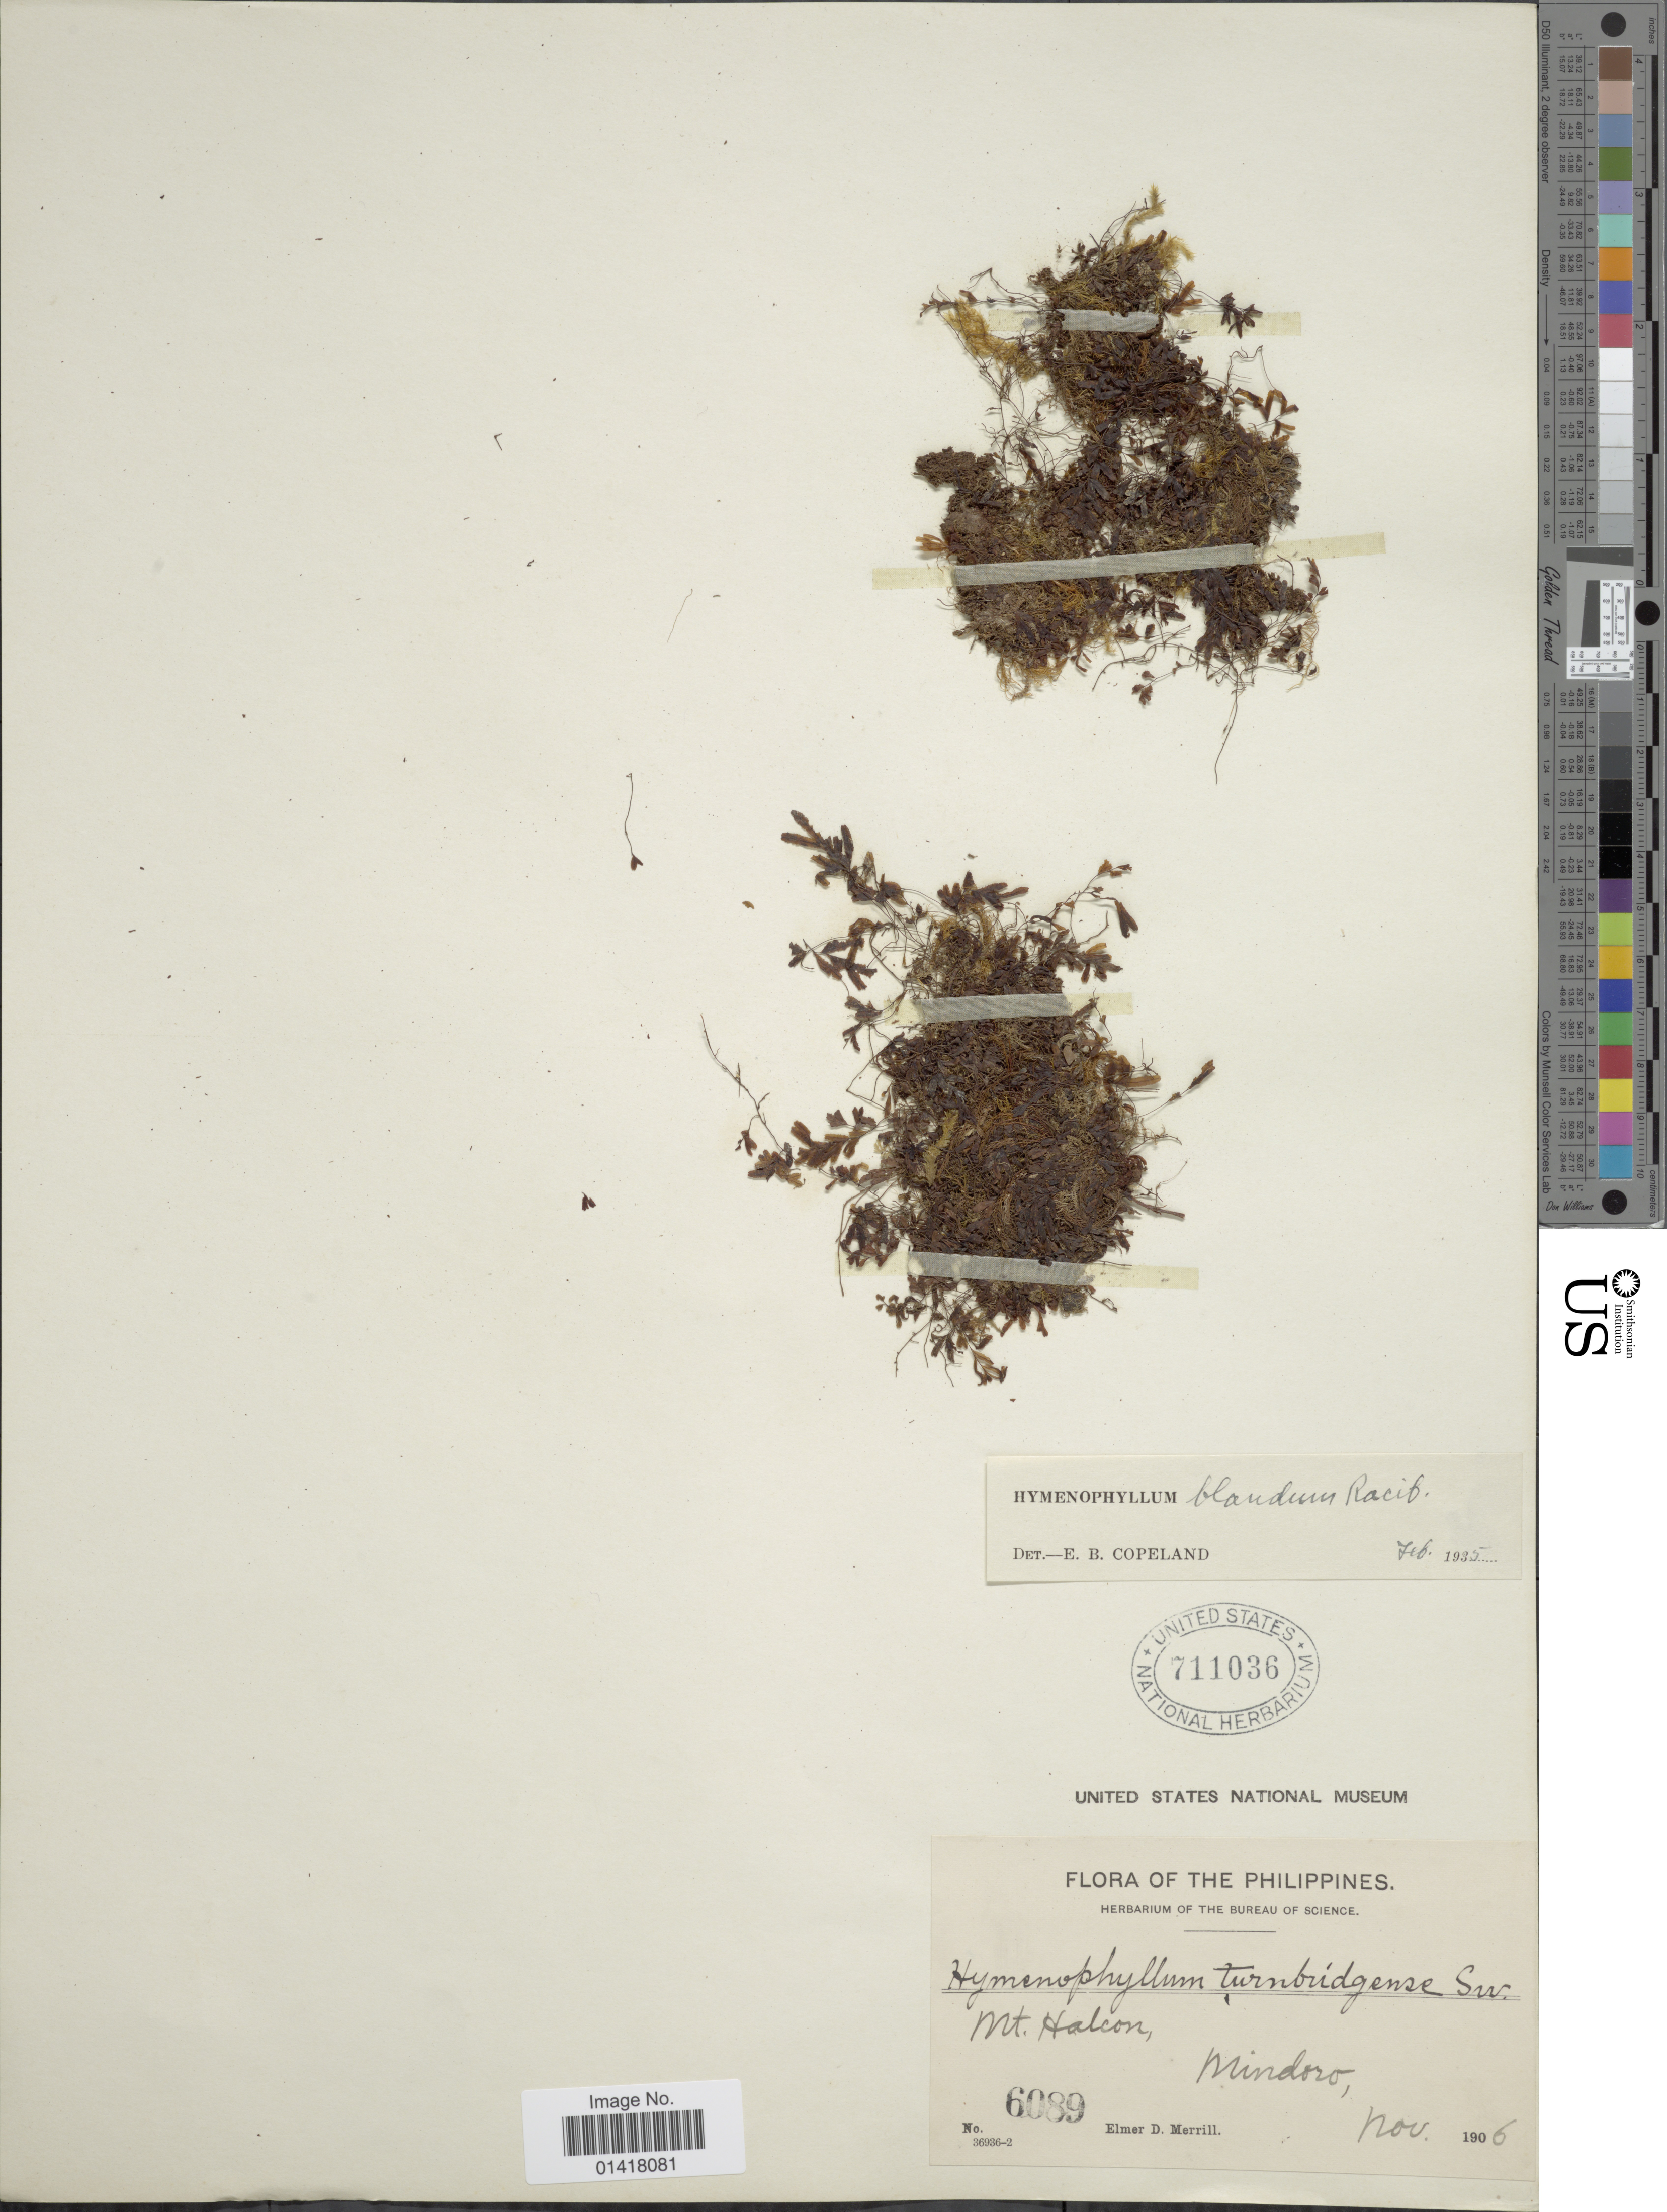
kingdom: Plantae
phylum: Tracheophyta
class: Polypodiopsida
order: Hymenophyllales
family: Hymenophyllaceae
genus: Hymenophyllum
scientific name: Hymenophyllum blandum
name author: Racib.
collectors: E. D. Merrill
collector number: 6089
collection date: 1906-11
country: Philippines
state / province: Mimaropa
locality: The Philippines. Mt. Halcon. Mindoro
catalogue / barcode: US 711036